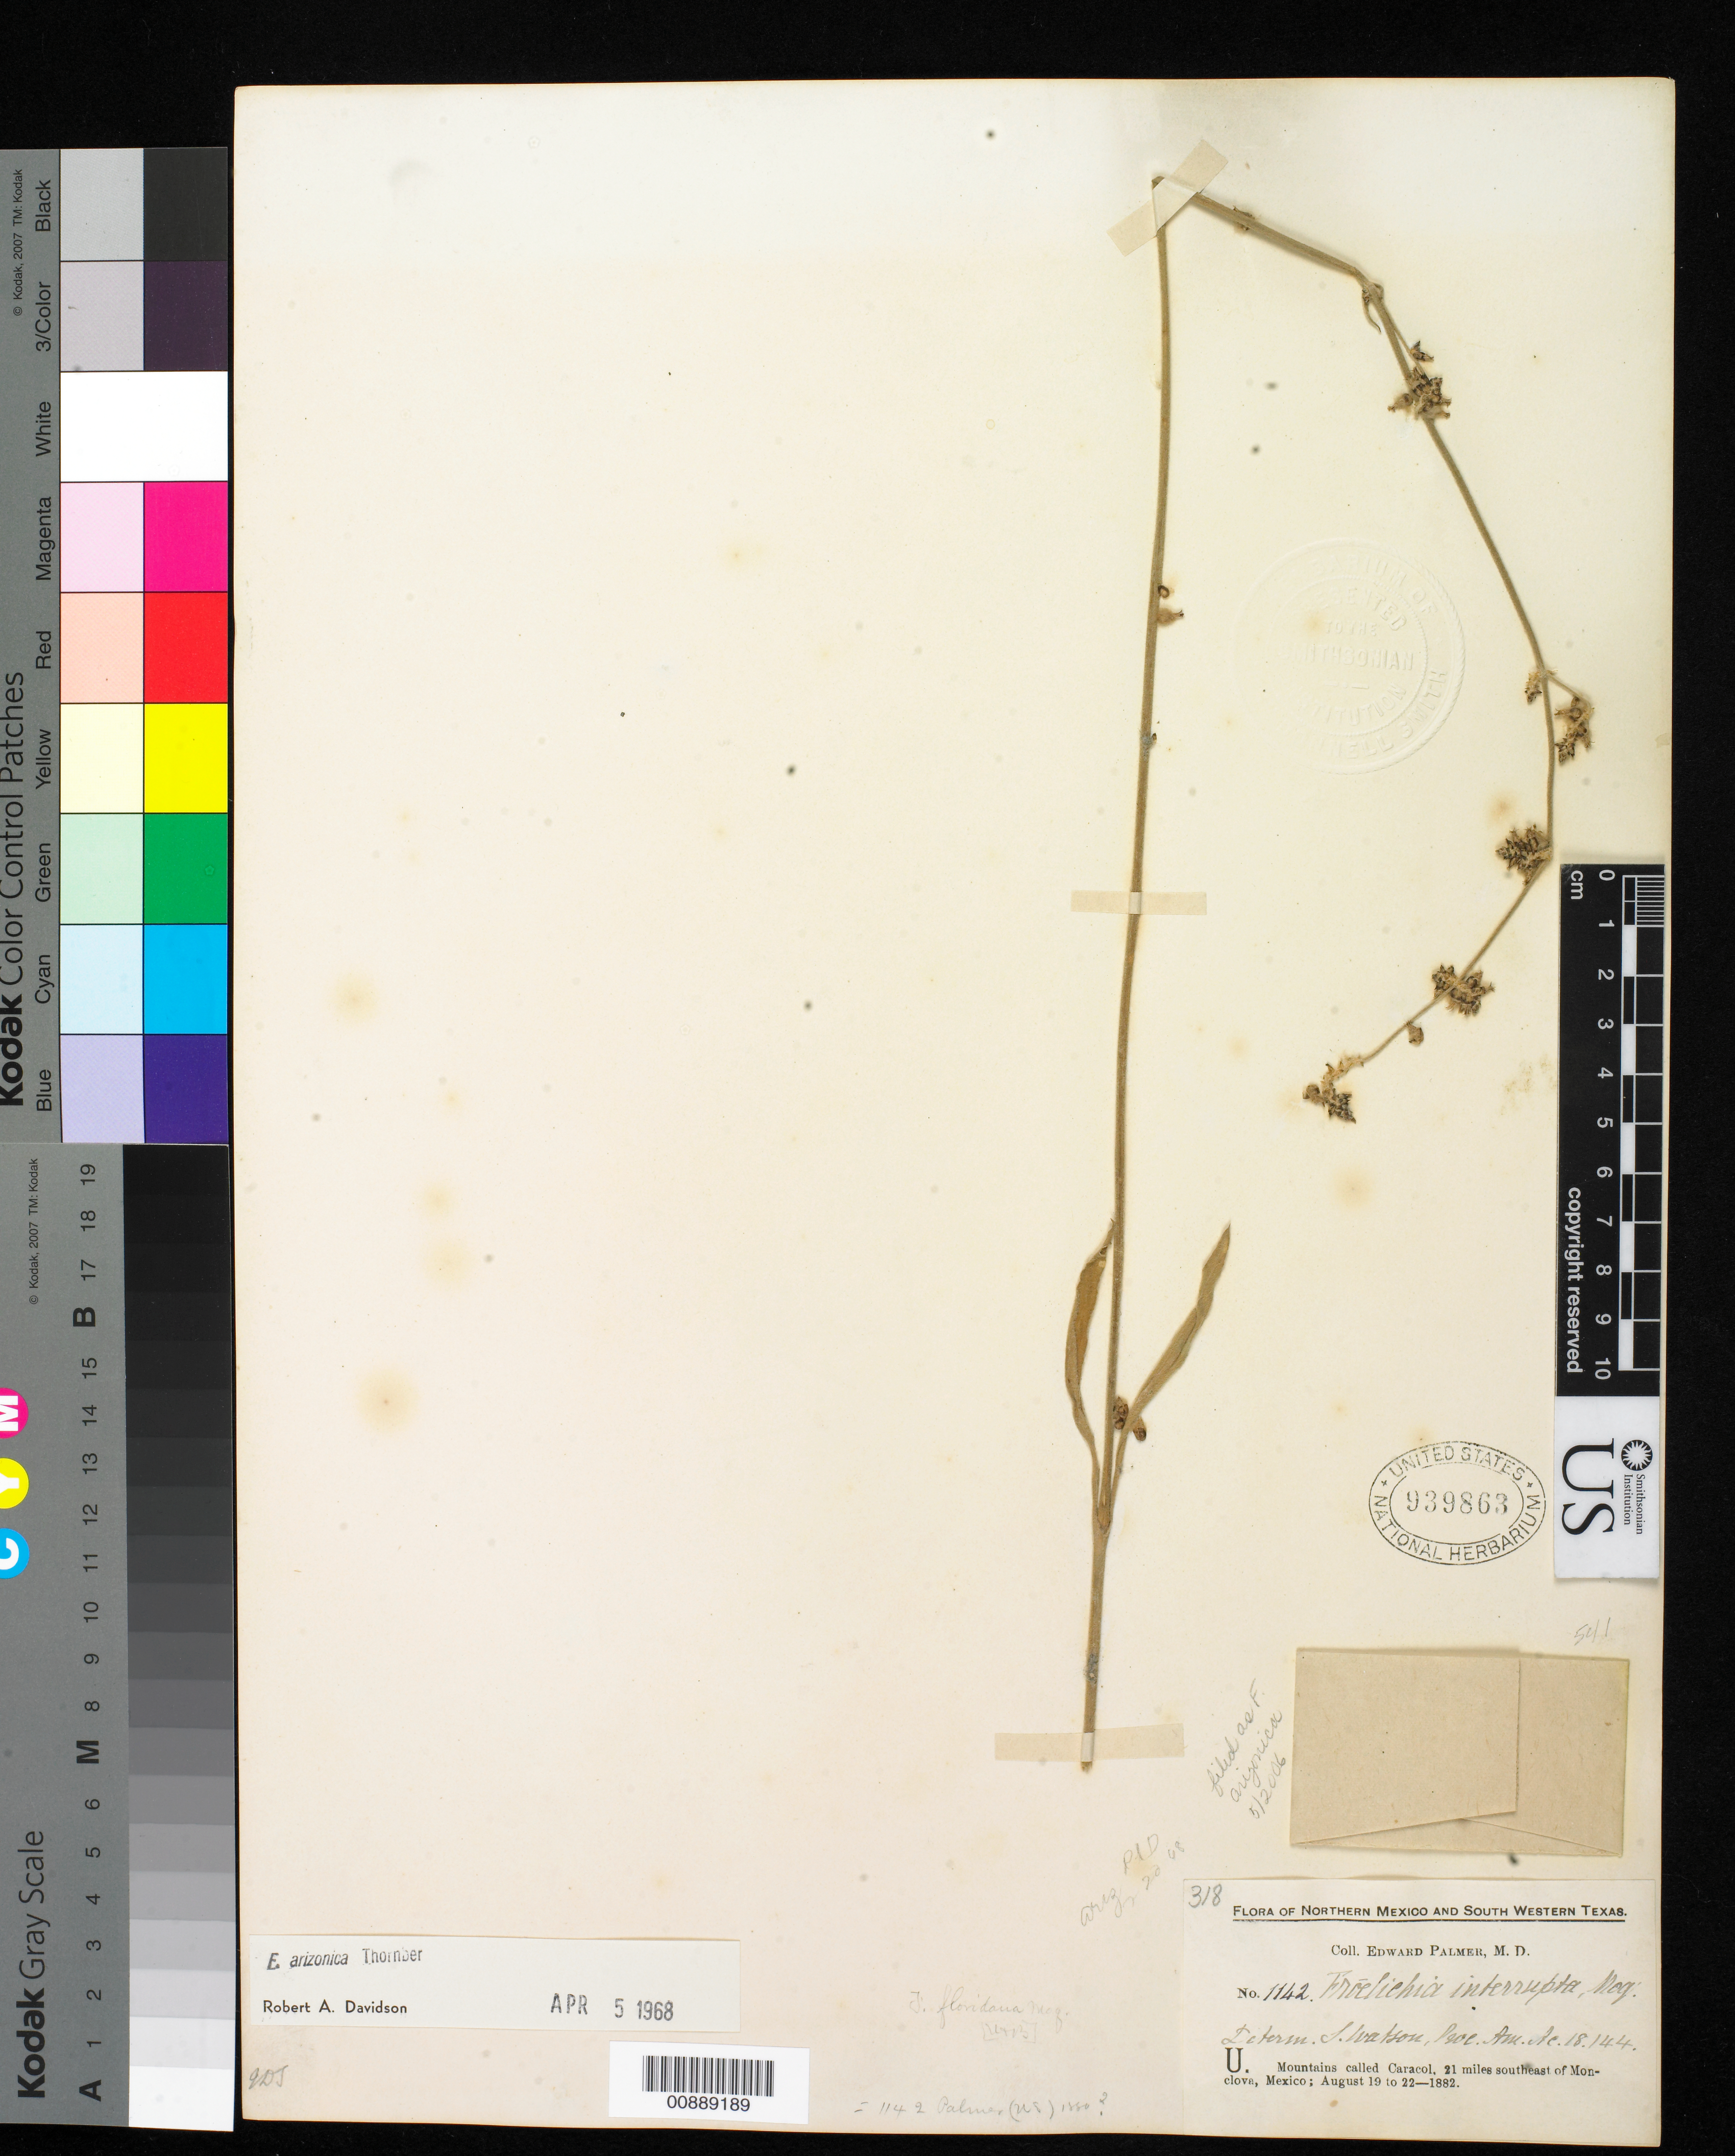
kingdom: Plantae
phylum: Tracheophyta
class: Magnoliopsida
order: Caryophyllales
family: Amaranthaceae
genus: Froelichia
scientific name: Froelichia arizonica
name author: Thornber ex Standl.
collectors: E. Palmer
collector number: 1142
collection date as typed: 19 Aug 1882 to 22 Aug 1882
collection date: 1882-08-19/1882-08-22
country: Mexico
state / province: Coahuila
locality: U. Mountains called Caracol, 21 miles southeast of Monclova, Coahuila.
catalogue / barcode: US 939863